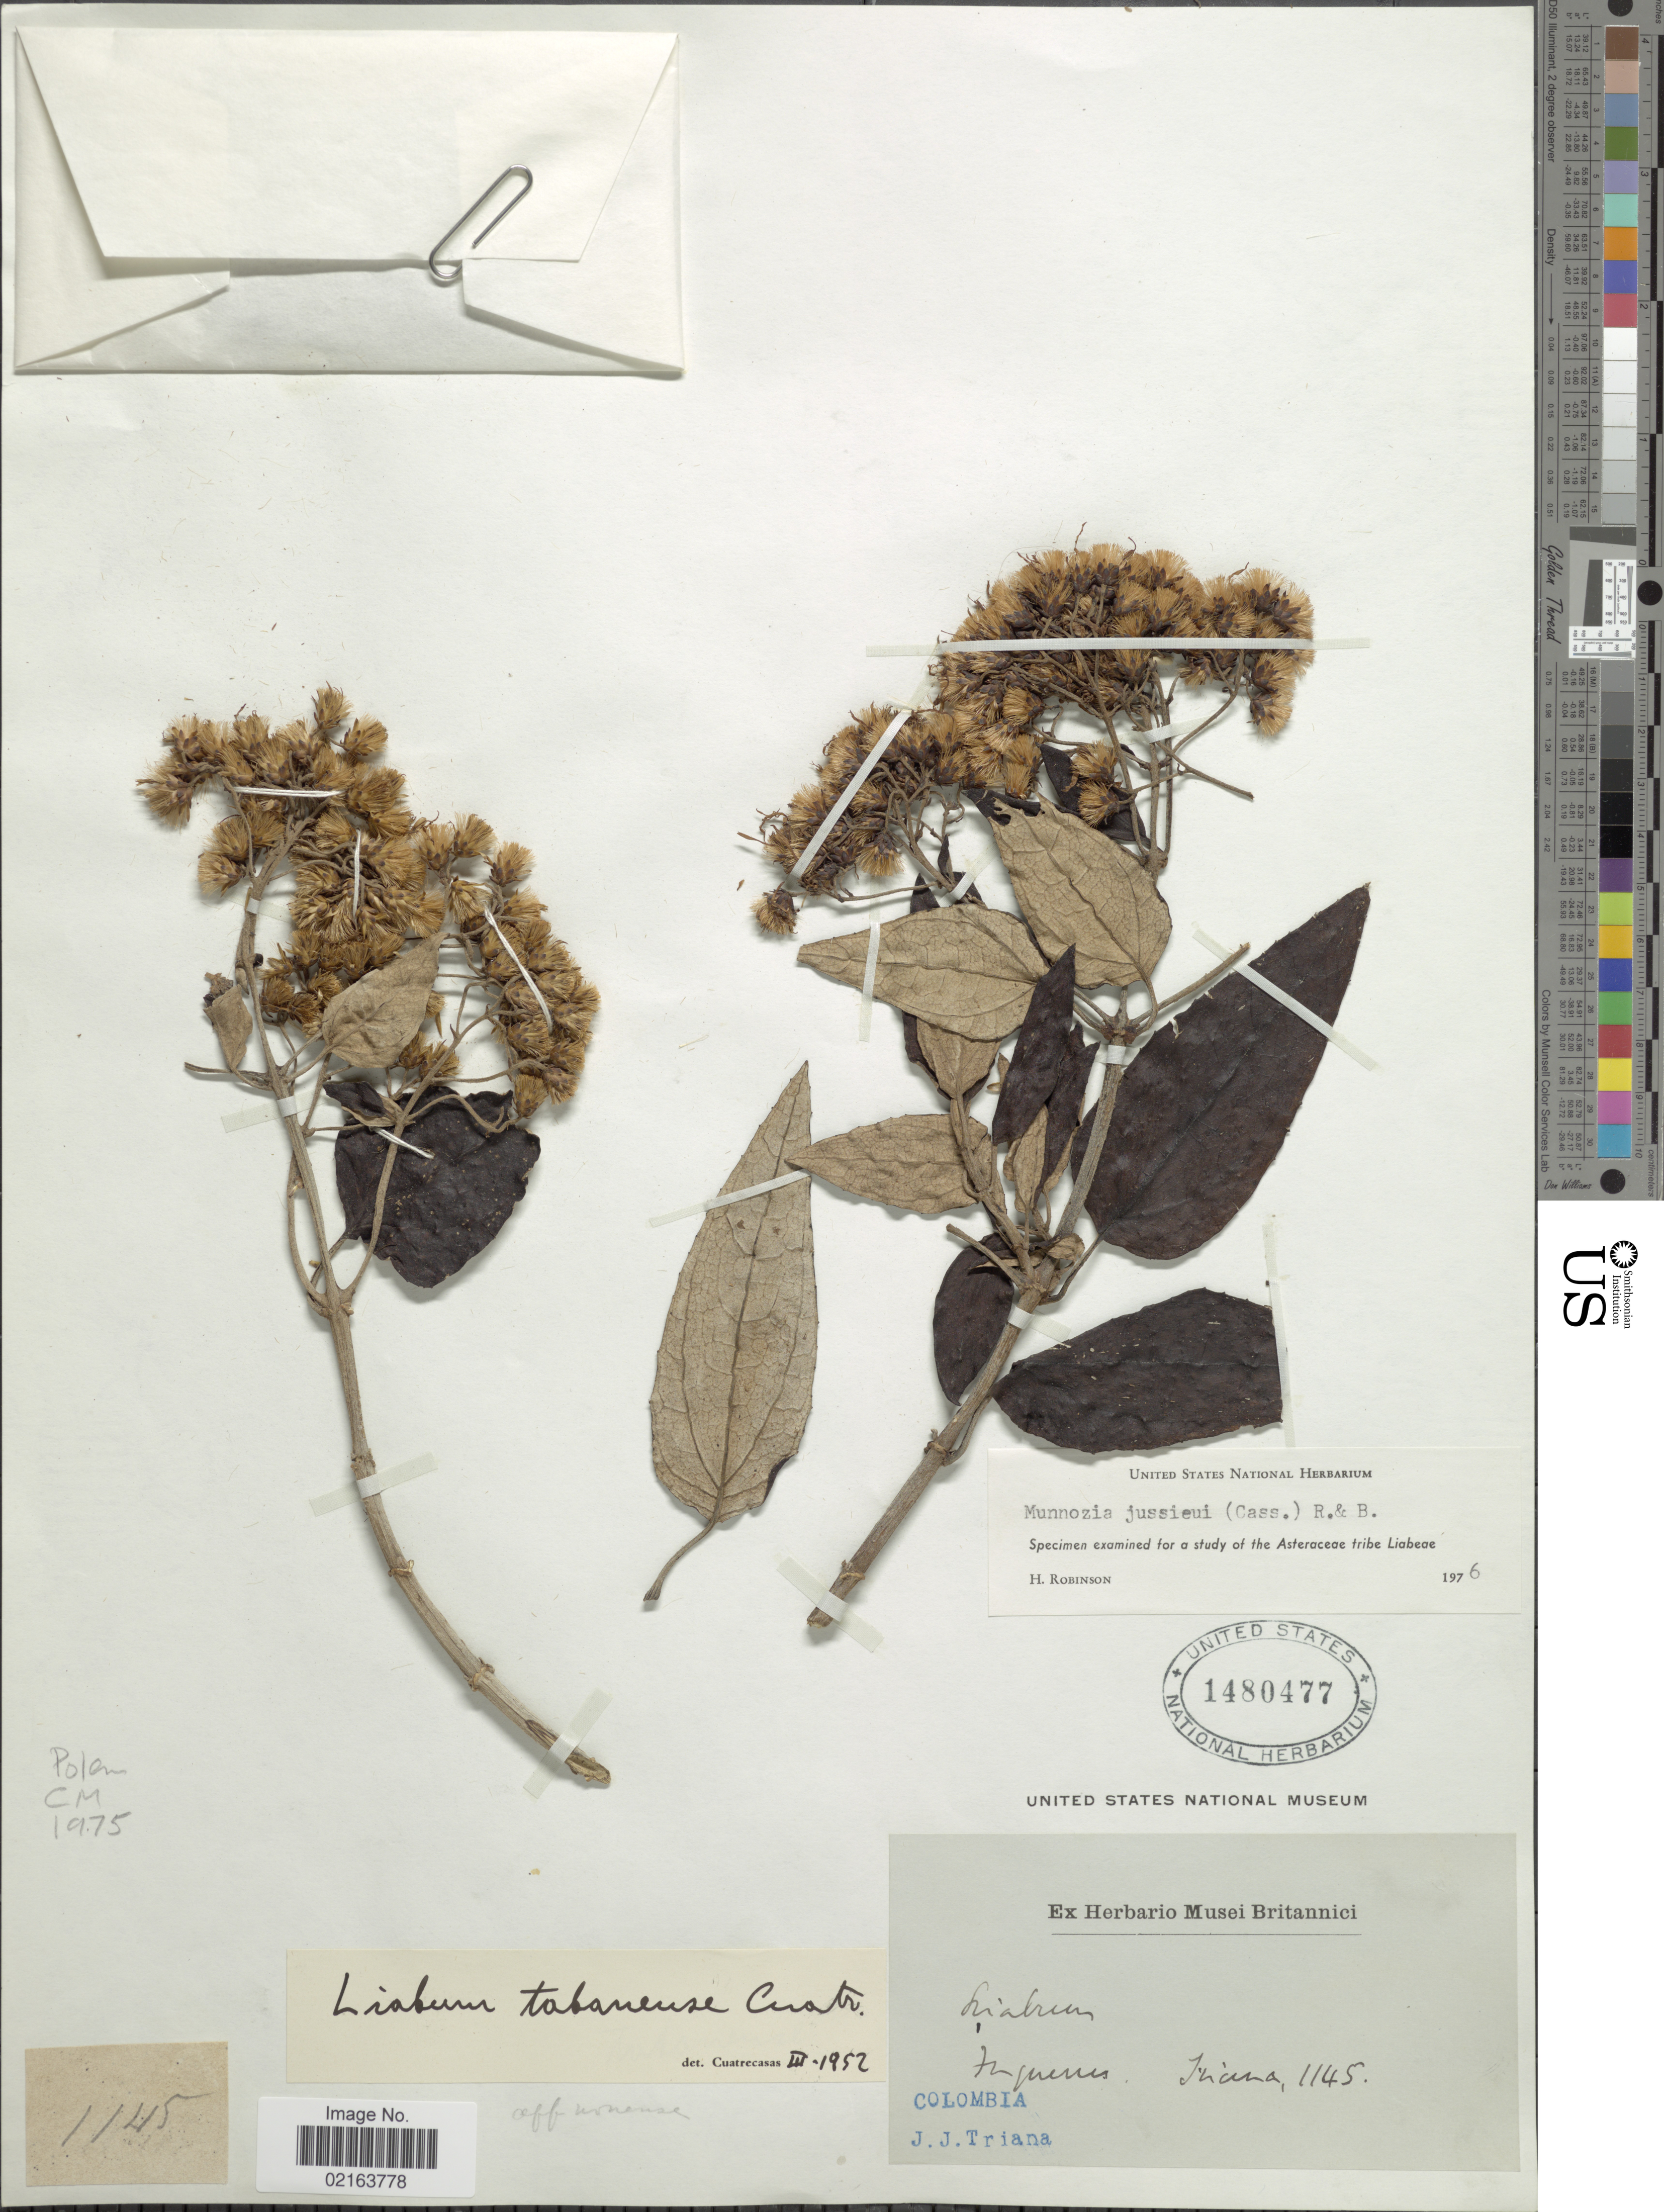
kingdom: Plantae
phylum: Tracheophyta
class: Magnoliopsida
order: Asterales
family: Asteraceae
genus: Munnozia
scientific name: Munnozia jussieui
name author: (Cass.) H. Rob. & Brettell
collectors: J. J. Triana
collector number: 1145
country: Colombia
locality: Tuquerres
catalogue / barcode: US 1480477